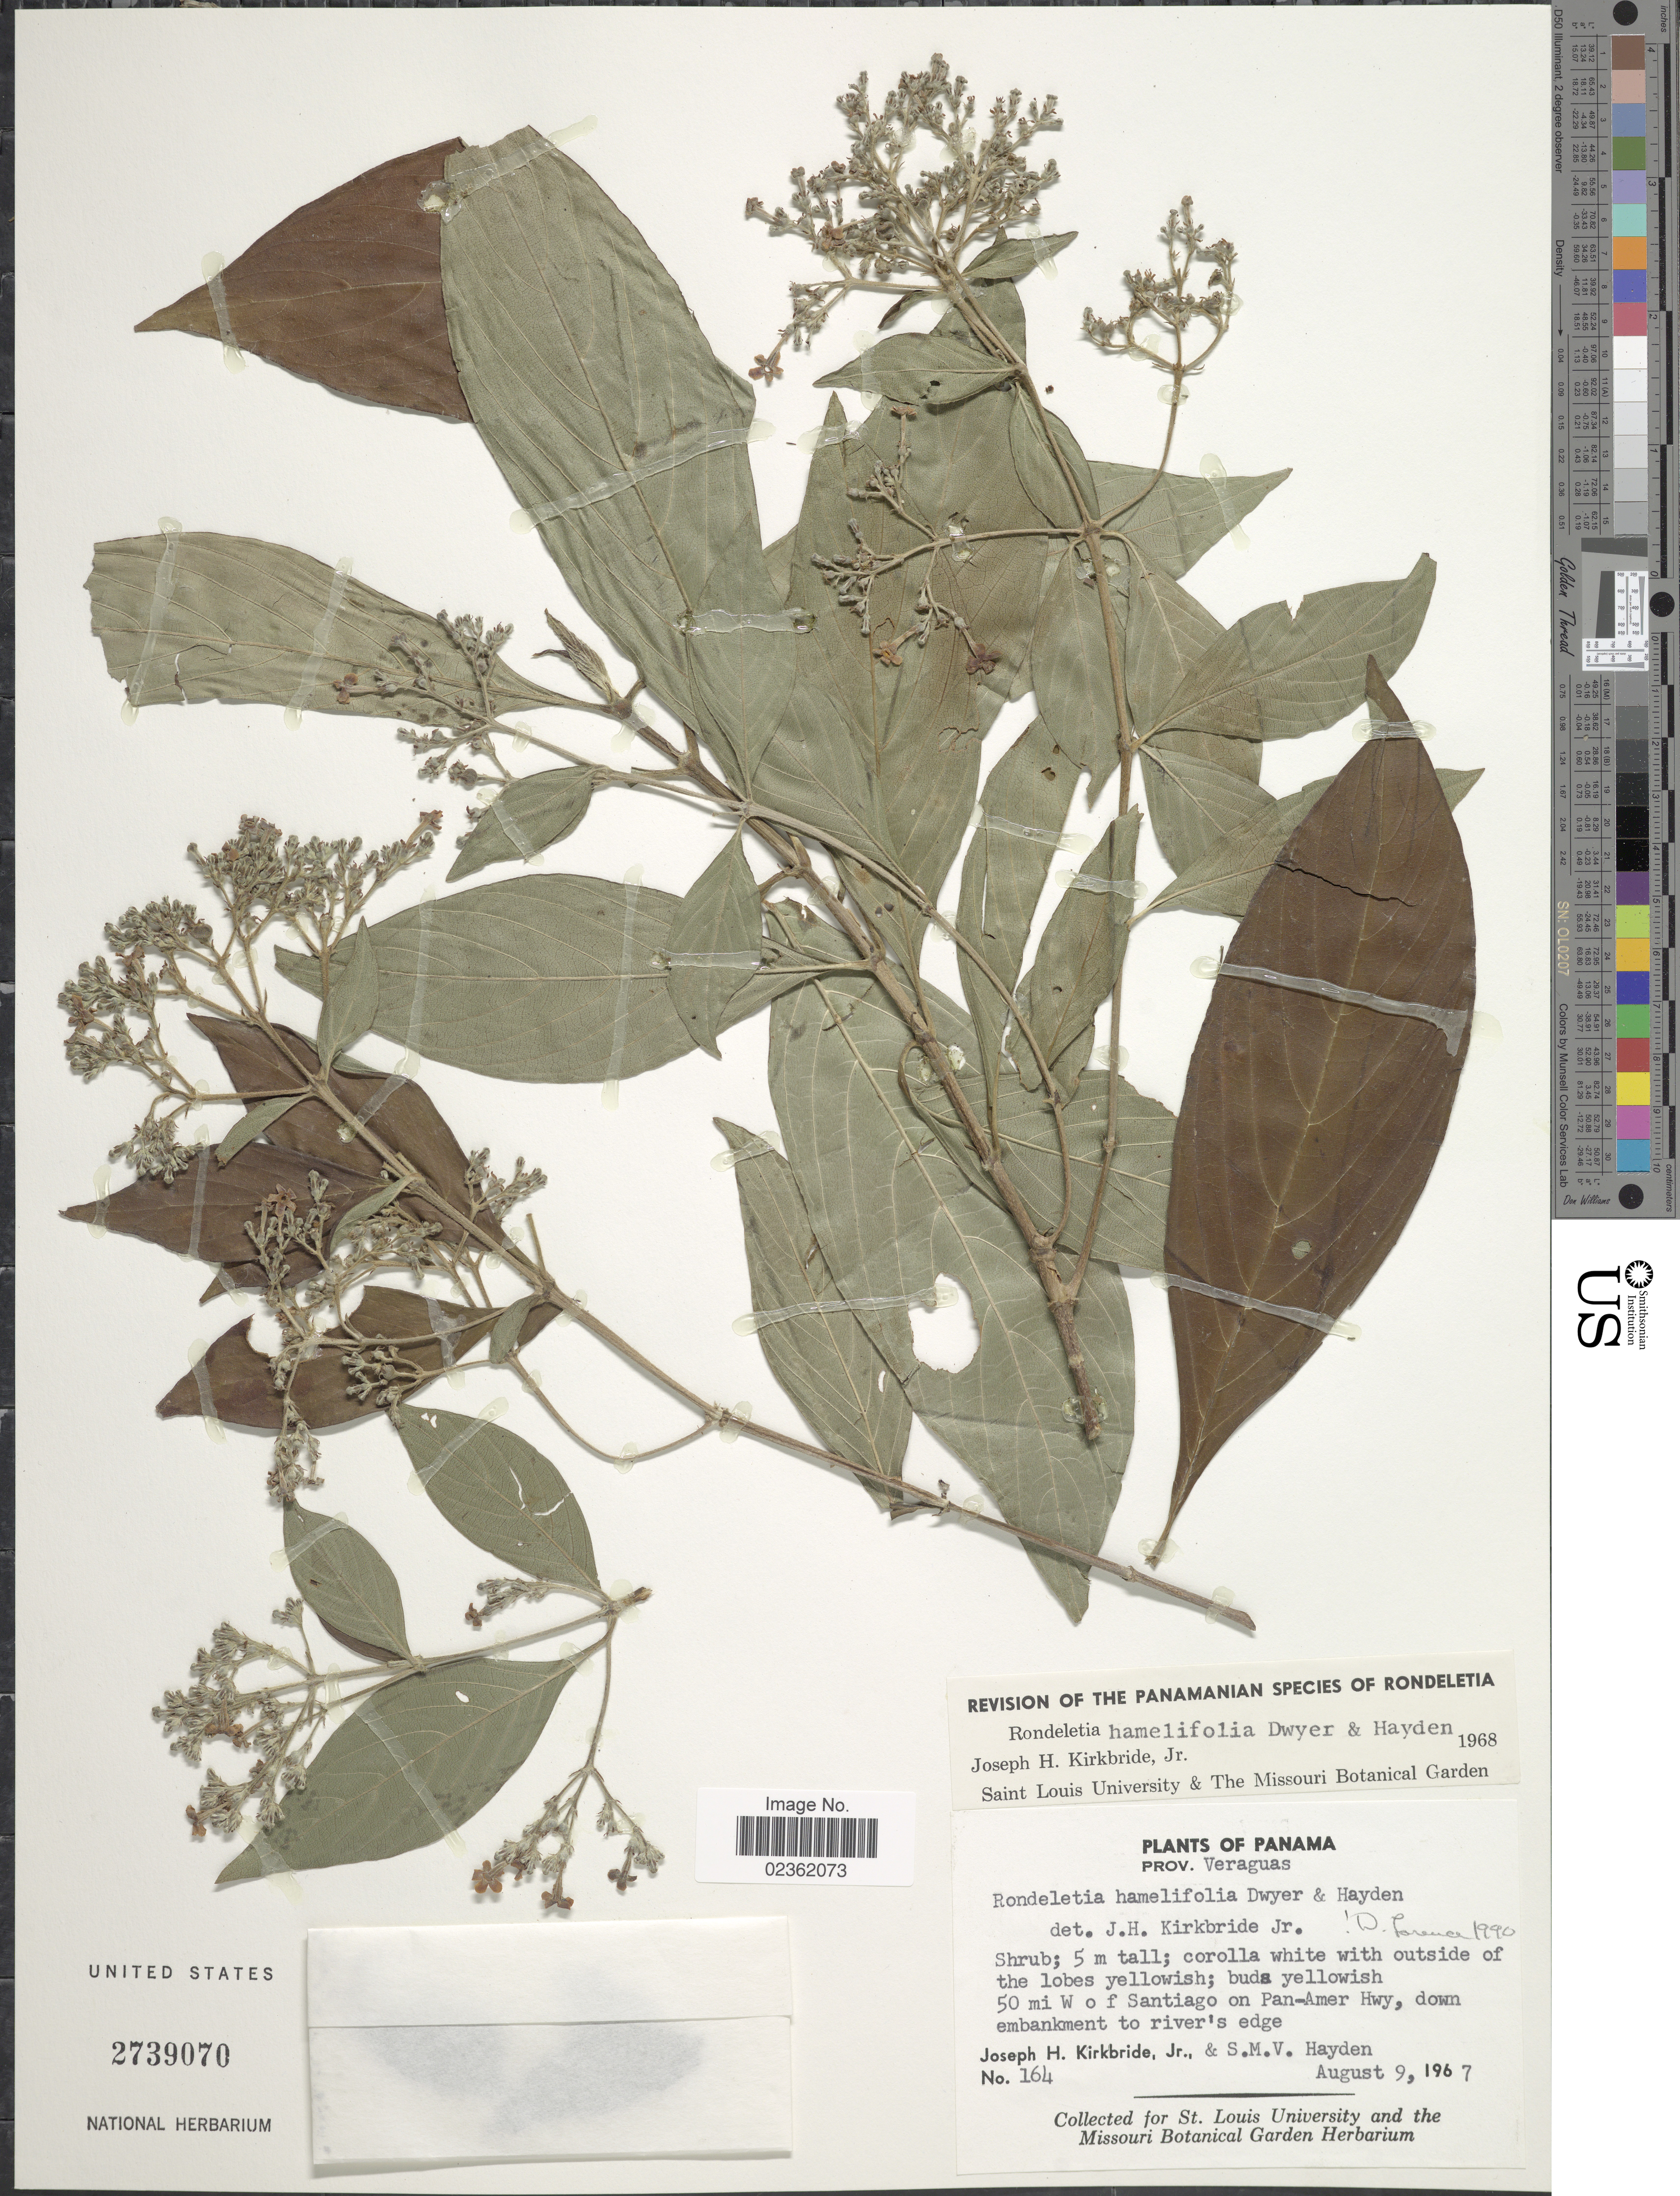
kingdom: Plantae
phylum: Tracheophyta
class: Magnoliopsida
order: Gentianales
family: Rubiaceae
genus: Rondeletia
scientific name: Rondeletia hameliifolia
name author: Dwyer & M.V. Hayden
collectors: J. H. Kirkbride & S. M. Hayden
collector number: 164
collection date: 1967-08-09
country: Panama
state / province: Veraguas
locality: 50 mi W of Santiago on Pan-Amer Hwy, down embankment to river's edge.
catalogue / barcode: US 2739070